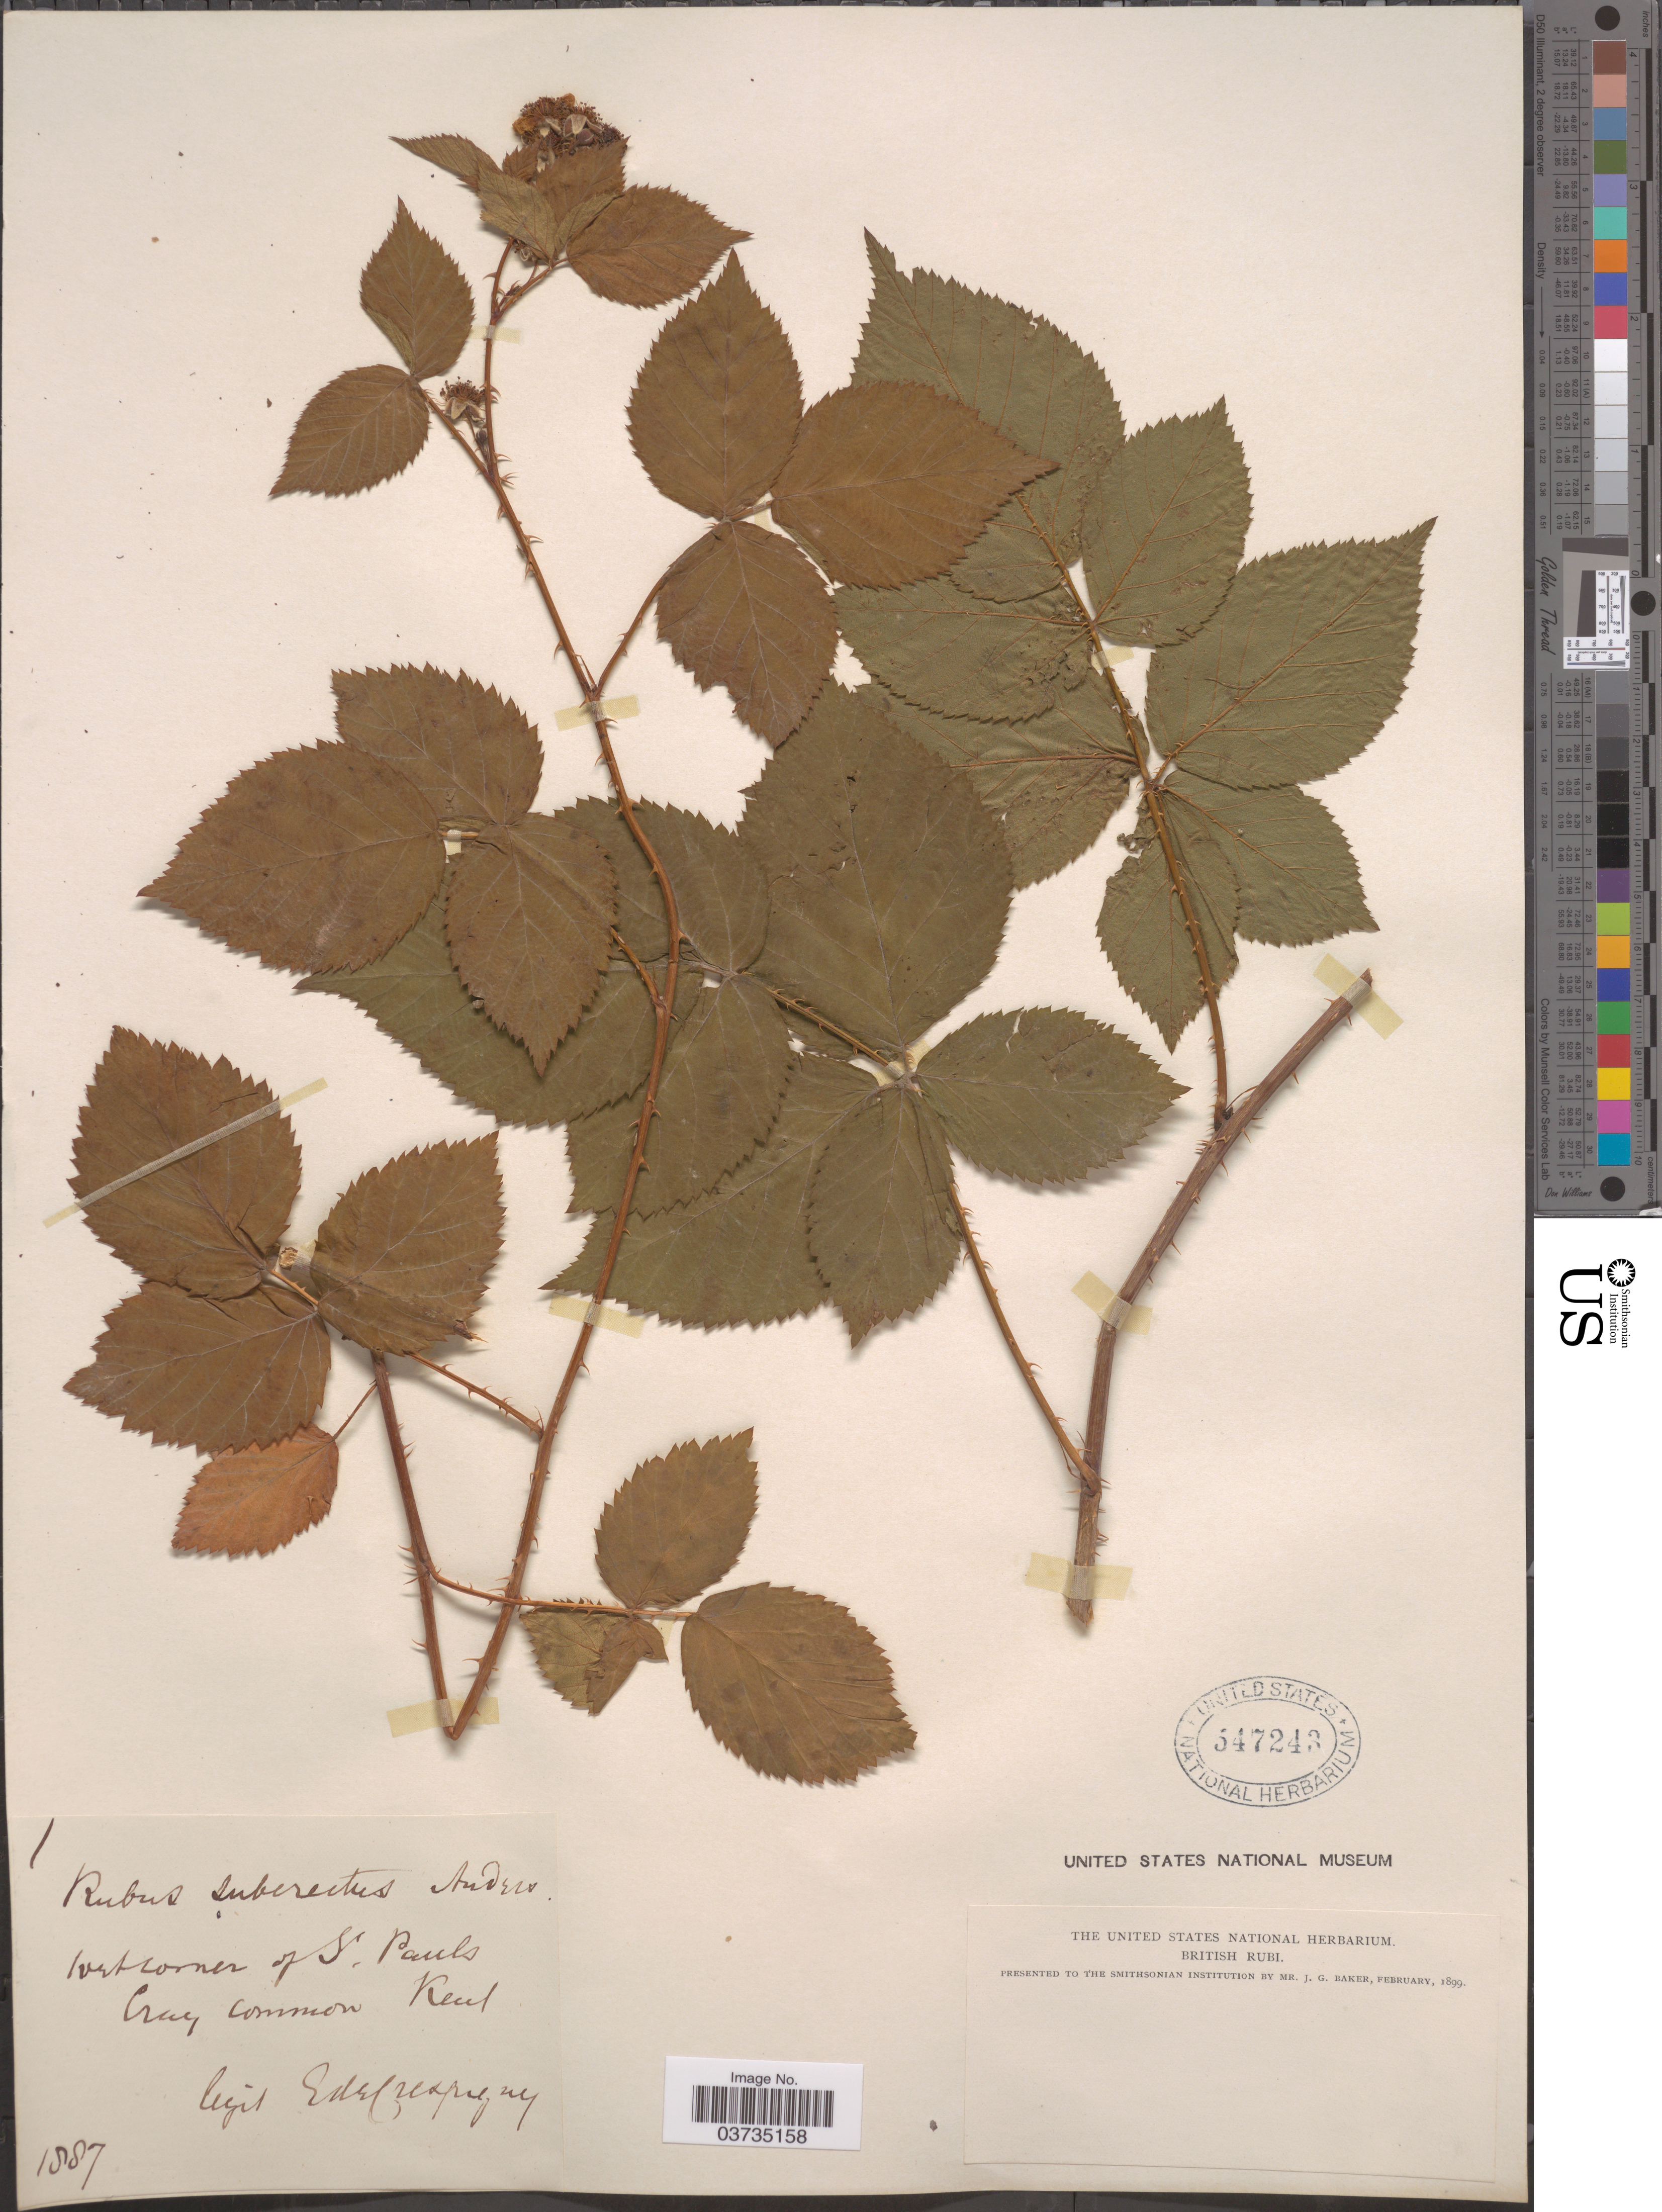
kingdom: Plantae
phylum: Tracheophyta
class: Magnoliopsida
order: Rosales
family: Rosaceae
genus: Rubus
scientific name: Rubus suberectus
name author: G. Anderson ex Sm.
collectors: E. de Crespigny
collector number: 1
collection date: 1887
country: United Kingdom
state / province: England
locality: East corner of St. Pauls Cray Common. Kent.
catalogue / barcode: US 547243